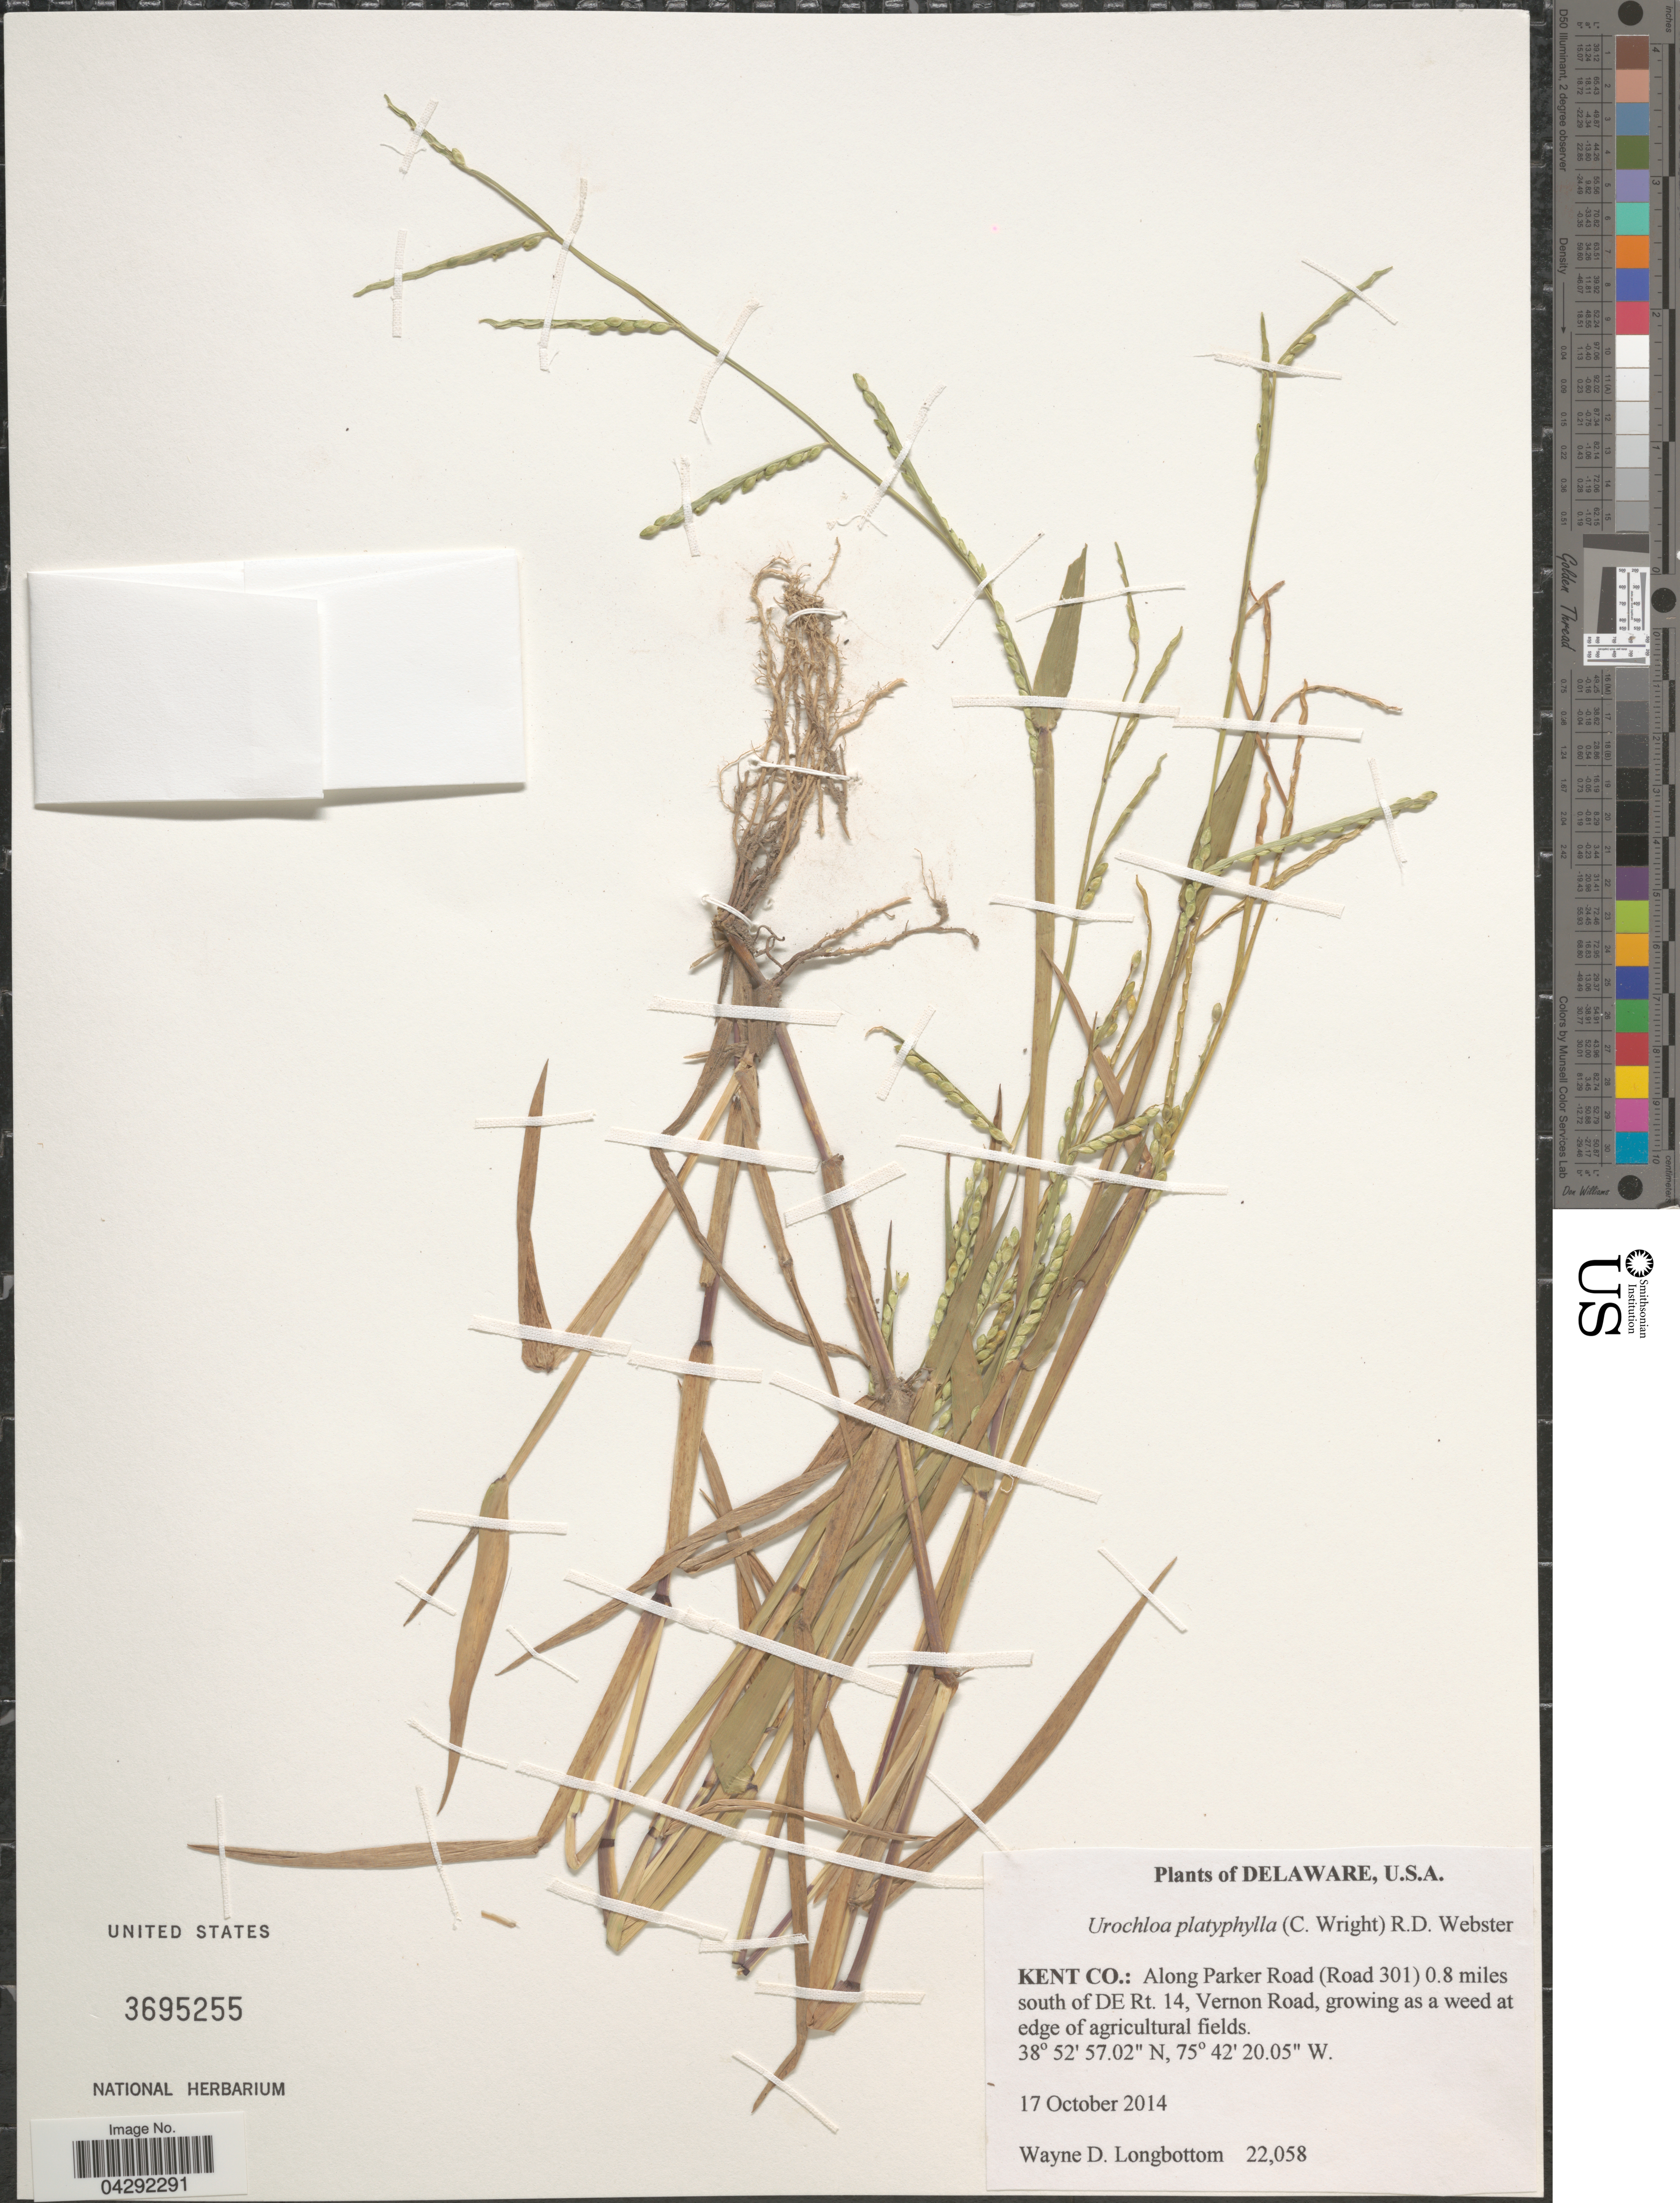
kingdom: Plantae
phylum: Tracheophyta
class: Liliopsida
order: Poales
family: Poaceae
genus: Urochloa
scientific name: Urochloa platyphylla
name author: (Munro ex C. Wright) R.D. Webster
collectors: W. D. Longbottom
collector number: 22058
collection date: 2014-10-17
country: United States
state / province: Delaware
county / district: Kent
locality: Kent Co.: Along Parker Road (Road 301) 0.8 miles south of DE Rt. 14, Vernon Road, growing as a weed at edge of agricultural fields.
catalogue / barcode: US 3695255